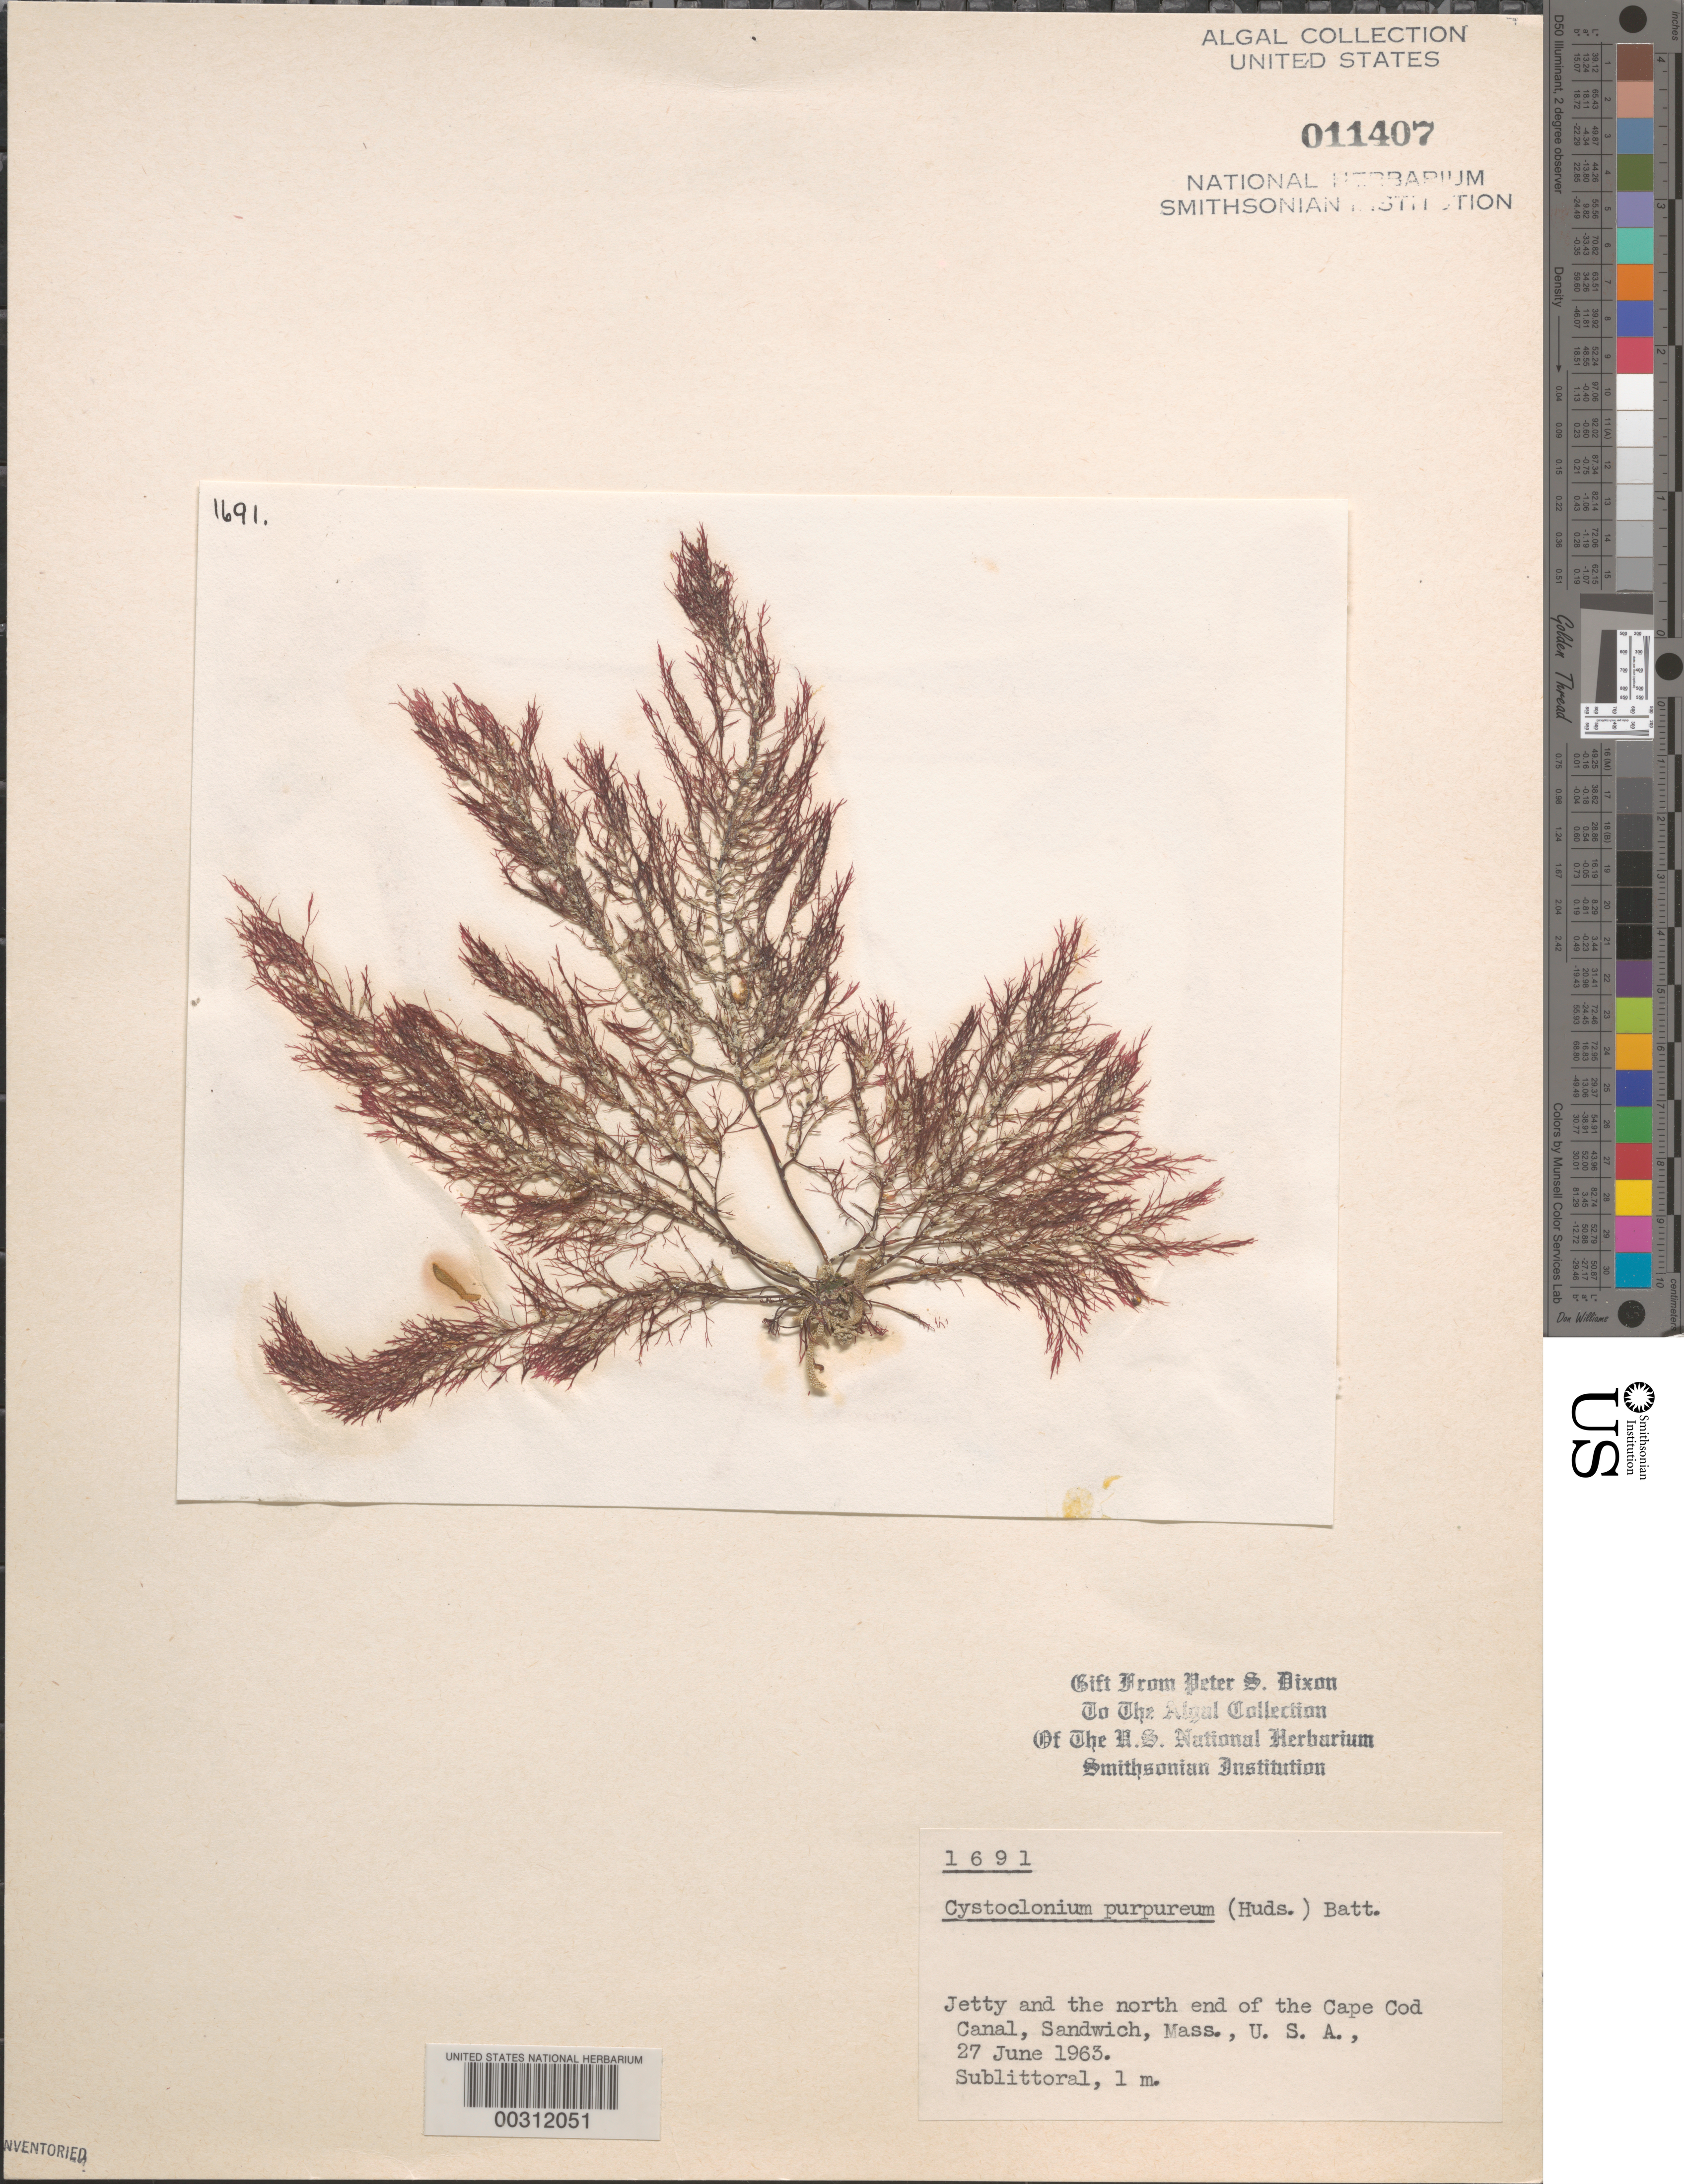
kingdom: Plantae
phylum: Rhodophyta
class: Florideophyceae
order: Gigartinales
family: Cystocloniaceae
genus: Cystoclonium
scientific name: Cystoclonium purpureum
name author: (Huds.) Batters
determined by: Dixon, P. S.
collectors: P. S. Dixon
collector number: PSD 1691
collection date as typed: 27 Jun 1963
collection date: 1963-06-27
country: United States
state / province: Massachusetts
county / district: Barnstable County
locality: North end of Cape Cod Canal, Sandwich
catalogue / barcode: US 11407